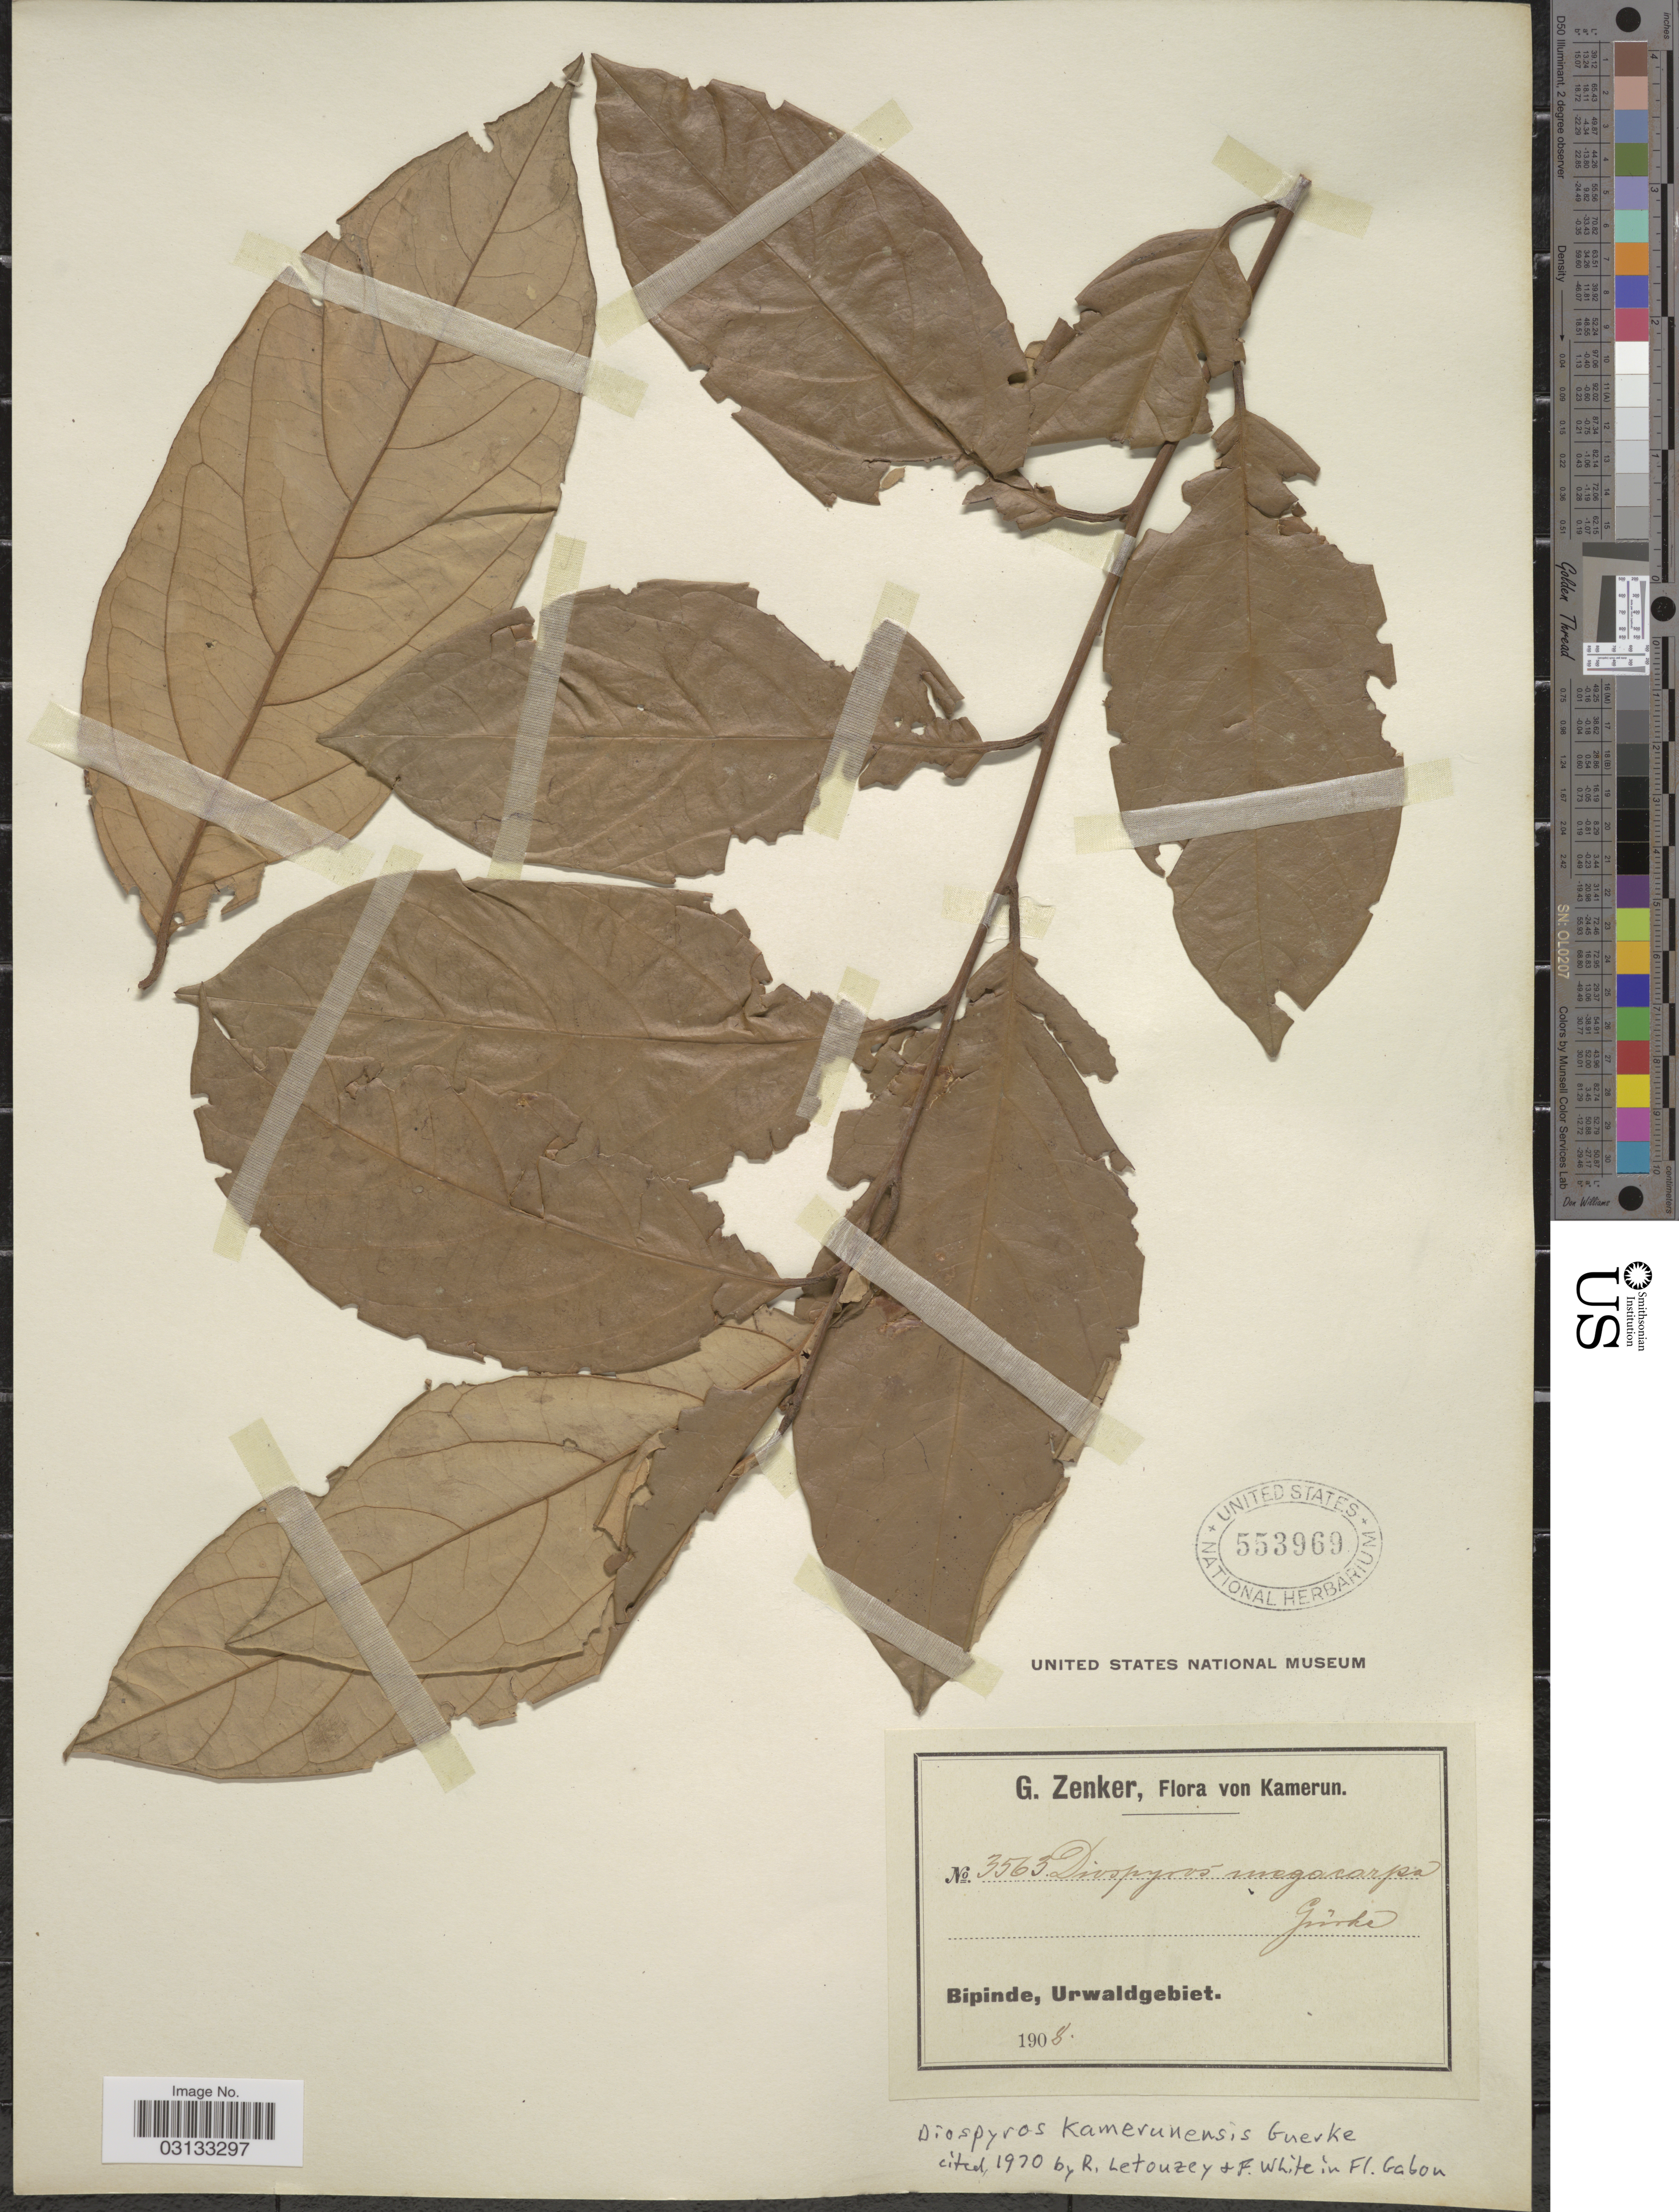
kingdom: Plantae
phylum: Tracheophyta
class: Magnoliopsida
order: Ericales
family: Ebenaceae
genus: Diospyros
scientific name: Diospyros kamerunensis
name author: Gürke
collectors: G. A. Zenker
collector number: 3563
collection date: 1908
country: Cameroon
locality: Bipinde, Urwaldgebiet.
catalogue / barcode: US 553969